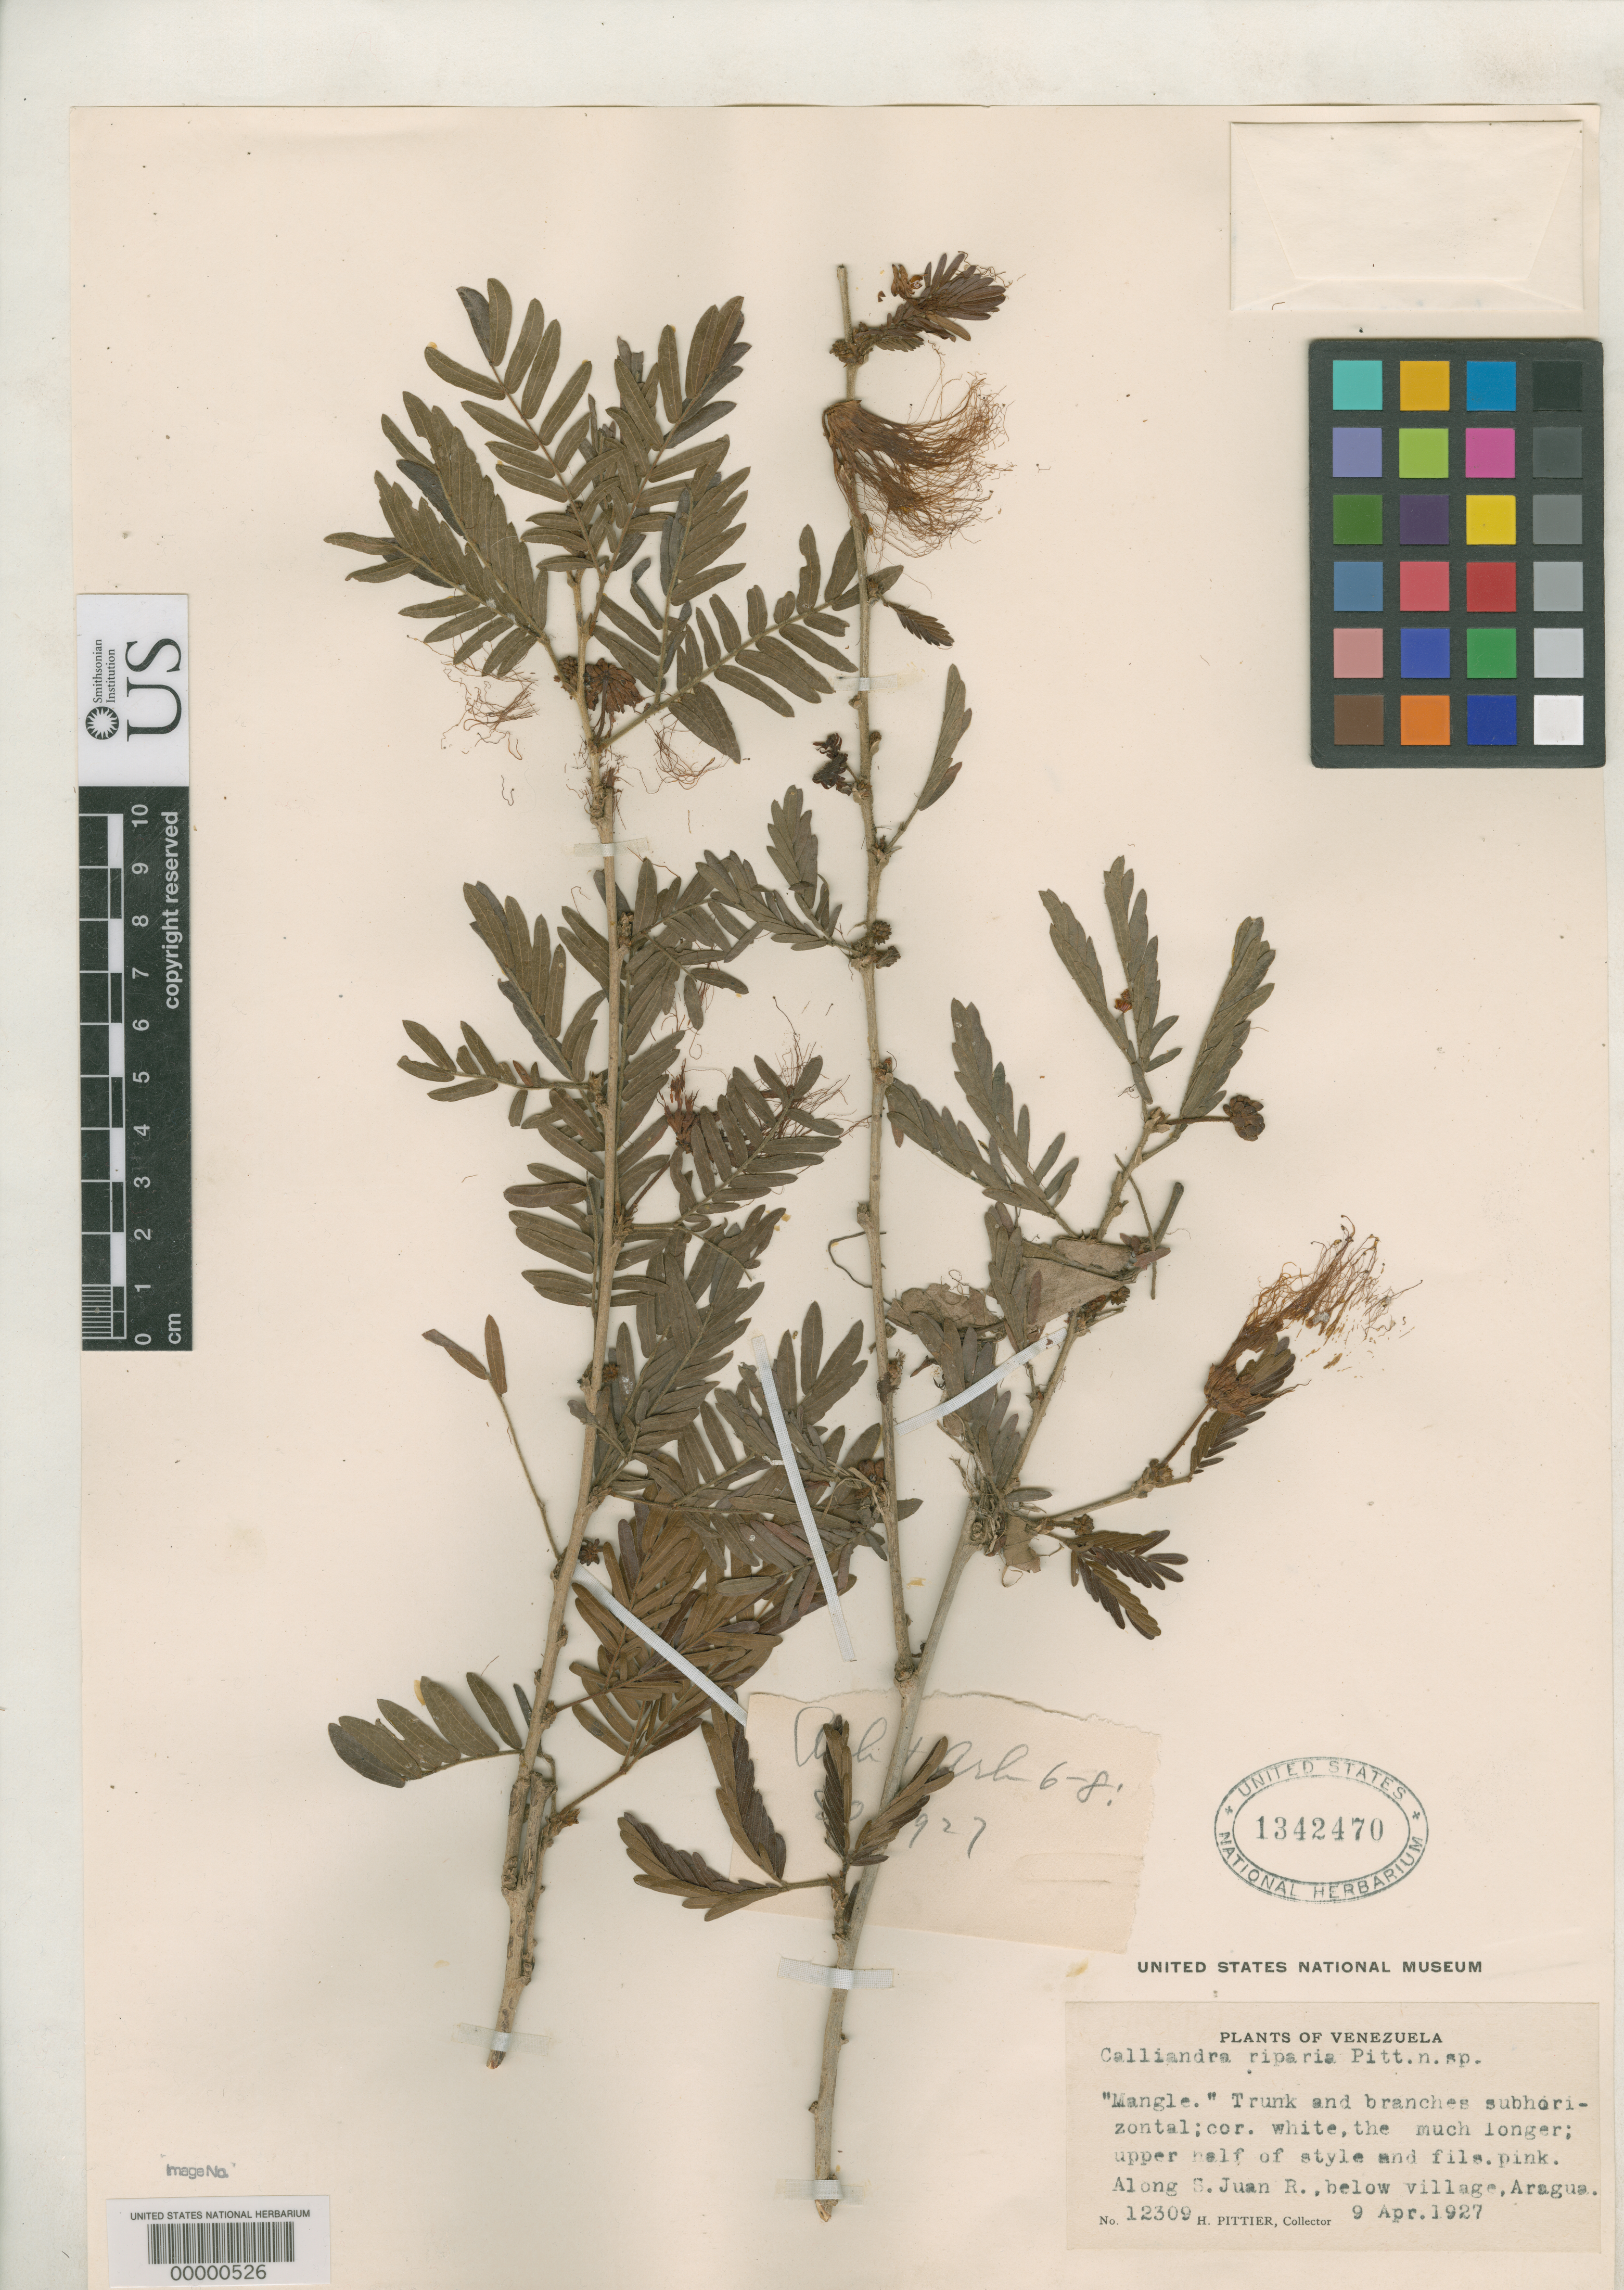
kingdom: Plantae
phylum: Tracheophyta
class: Magnoliopsida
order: Fabales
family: Fabaceae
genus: Calliandra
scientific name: Calliandra riparia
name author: Pittier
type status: Isotype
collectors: H. F. Pittier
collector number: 12309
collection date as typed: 09 Apr 1927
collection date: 1927-04-09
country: Venezuela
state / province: Aragua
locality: Along San Juan River, below village.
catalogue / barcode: US 1342470